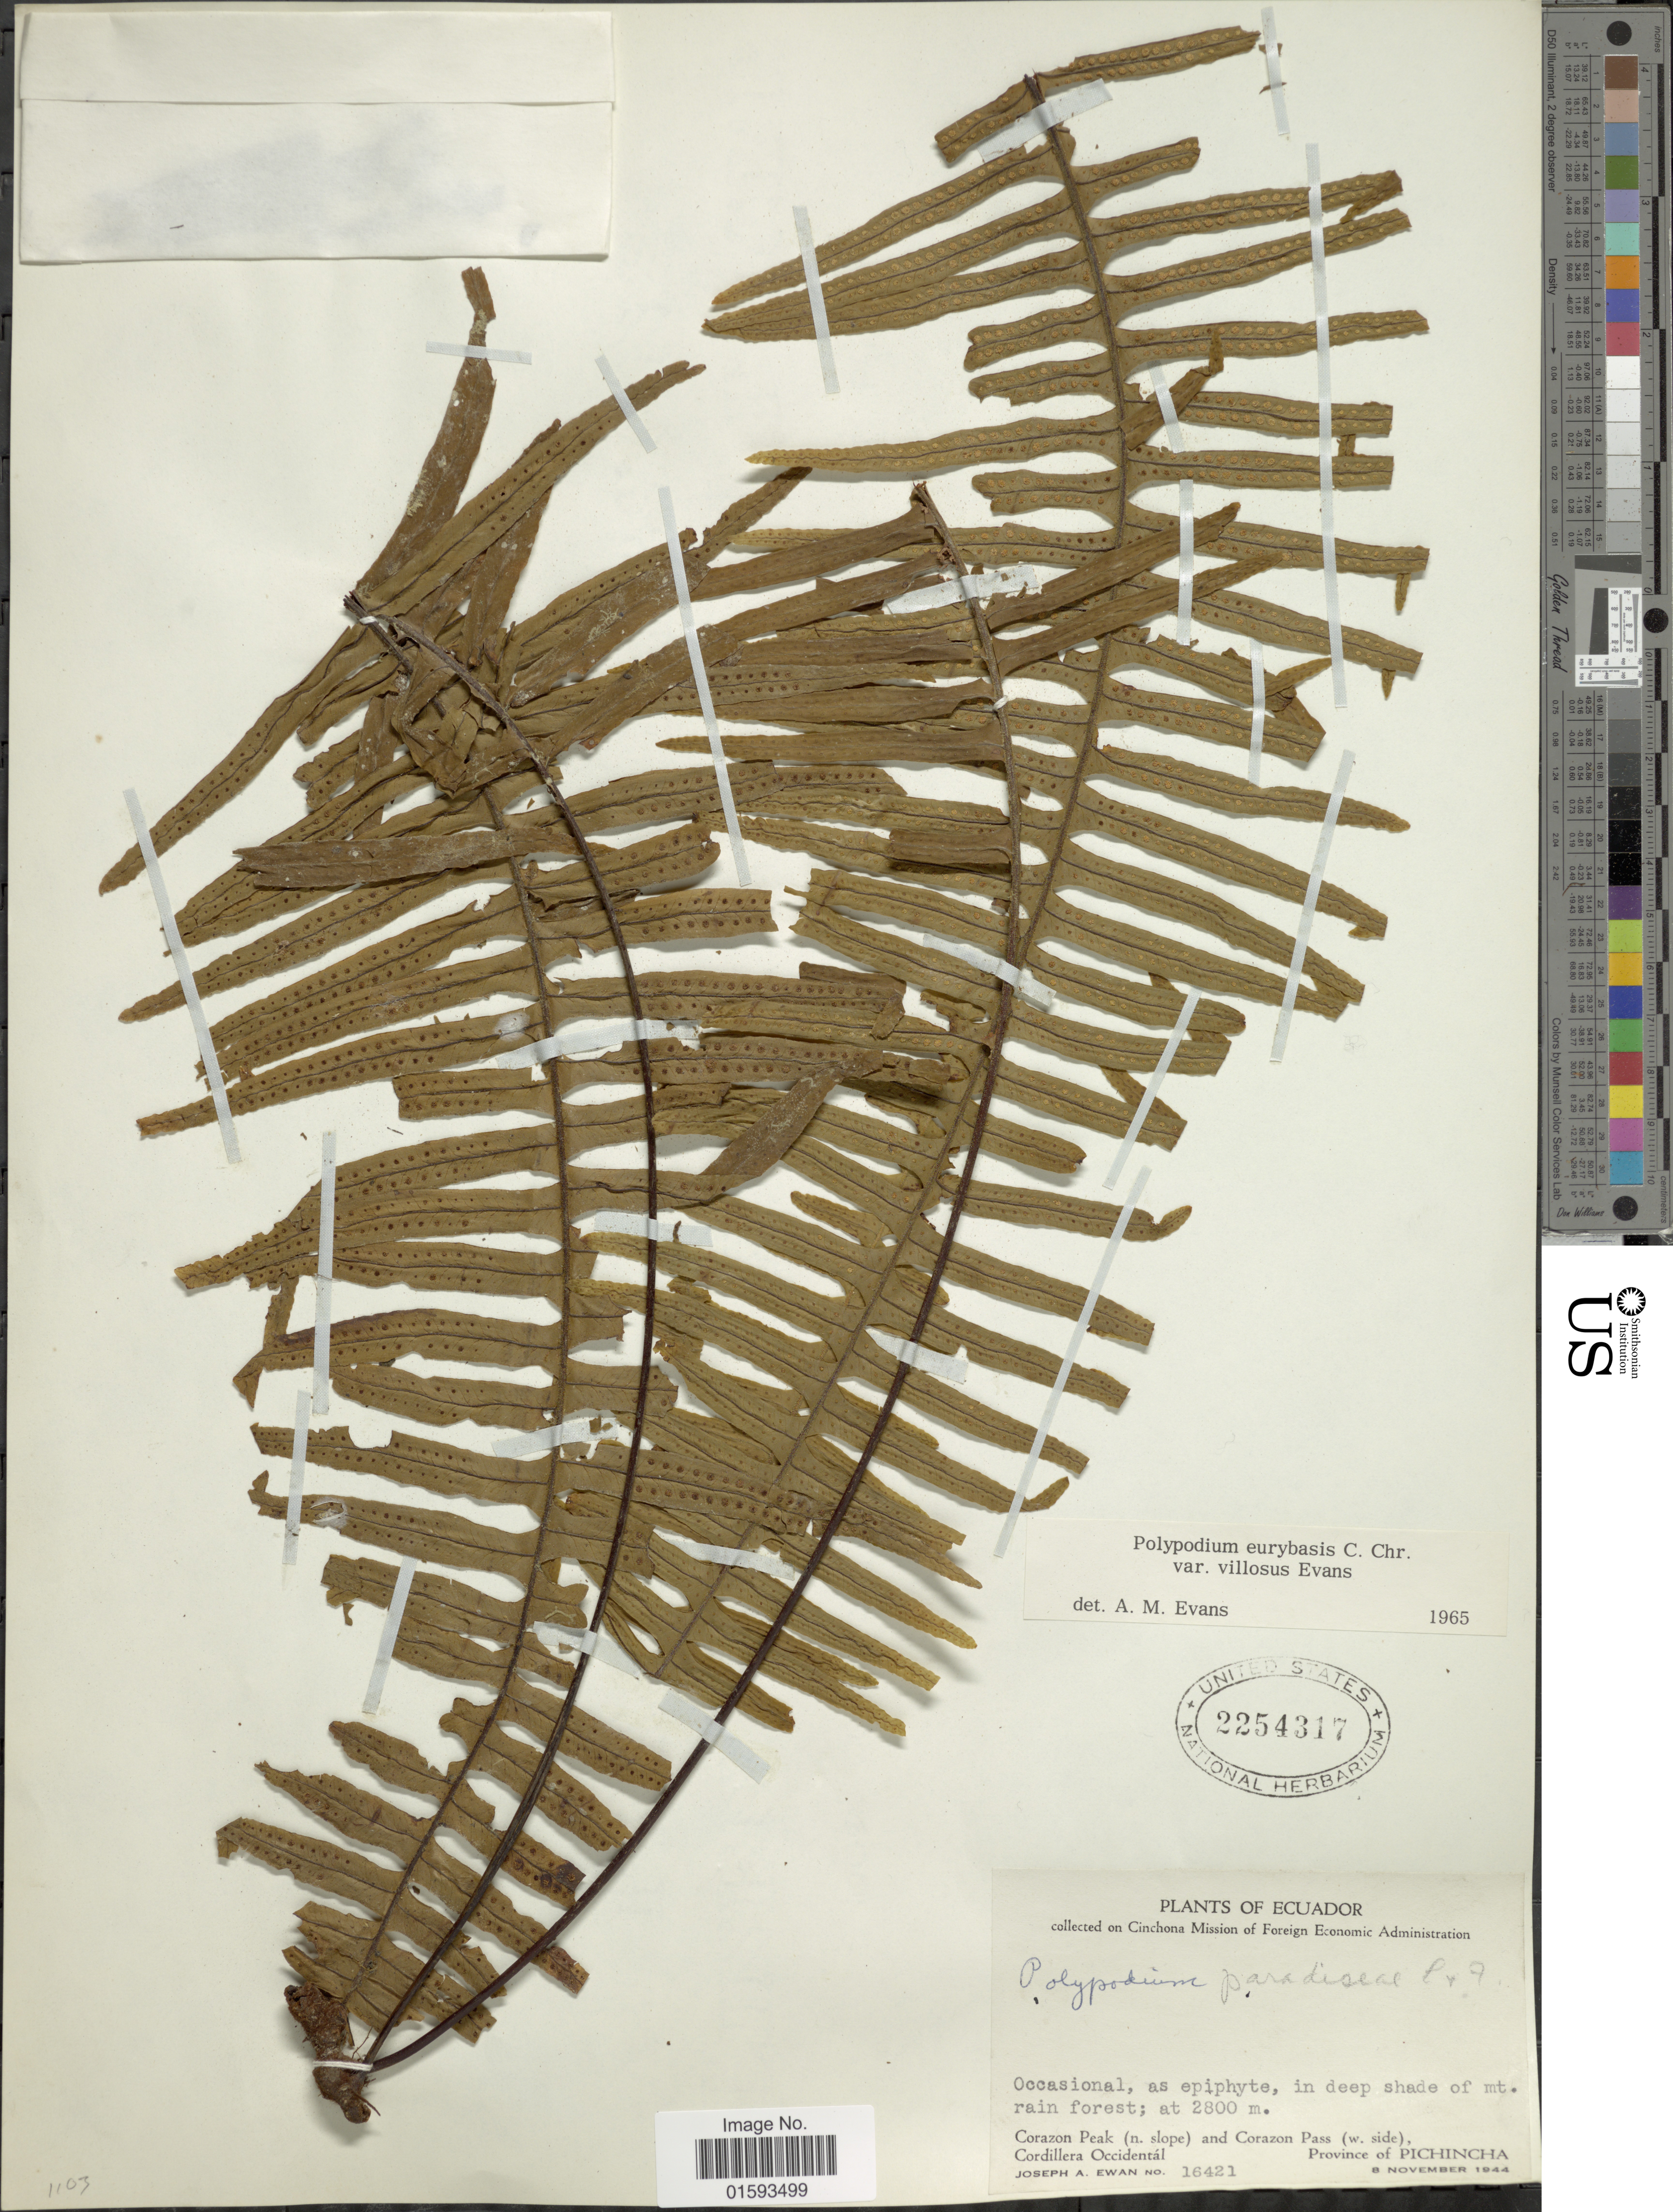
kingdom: Plantae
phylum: Tracheophyta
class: Polypodiopsida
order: Polypodiales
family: Polypodiaceae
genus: Pecluma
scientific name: Pecluma eurybasis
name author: (C. Chr.) M.G. Price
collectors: J. A. Ewan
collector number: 16421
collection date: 1944-11-08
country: Ecuador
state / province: Pichincha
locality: Occasional, as epiphyte, in deep shade of mt. rain forest. Corazon Peak (n. slope) and Corazon pass (w. side) Cordillera occidental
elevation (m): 2800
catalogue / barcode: US 2254317